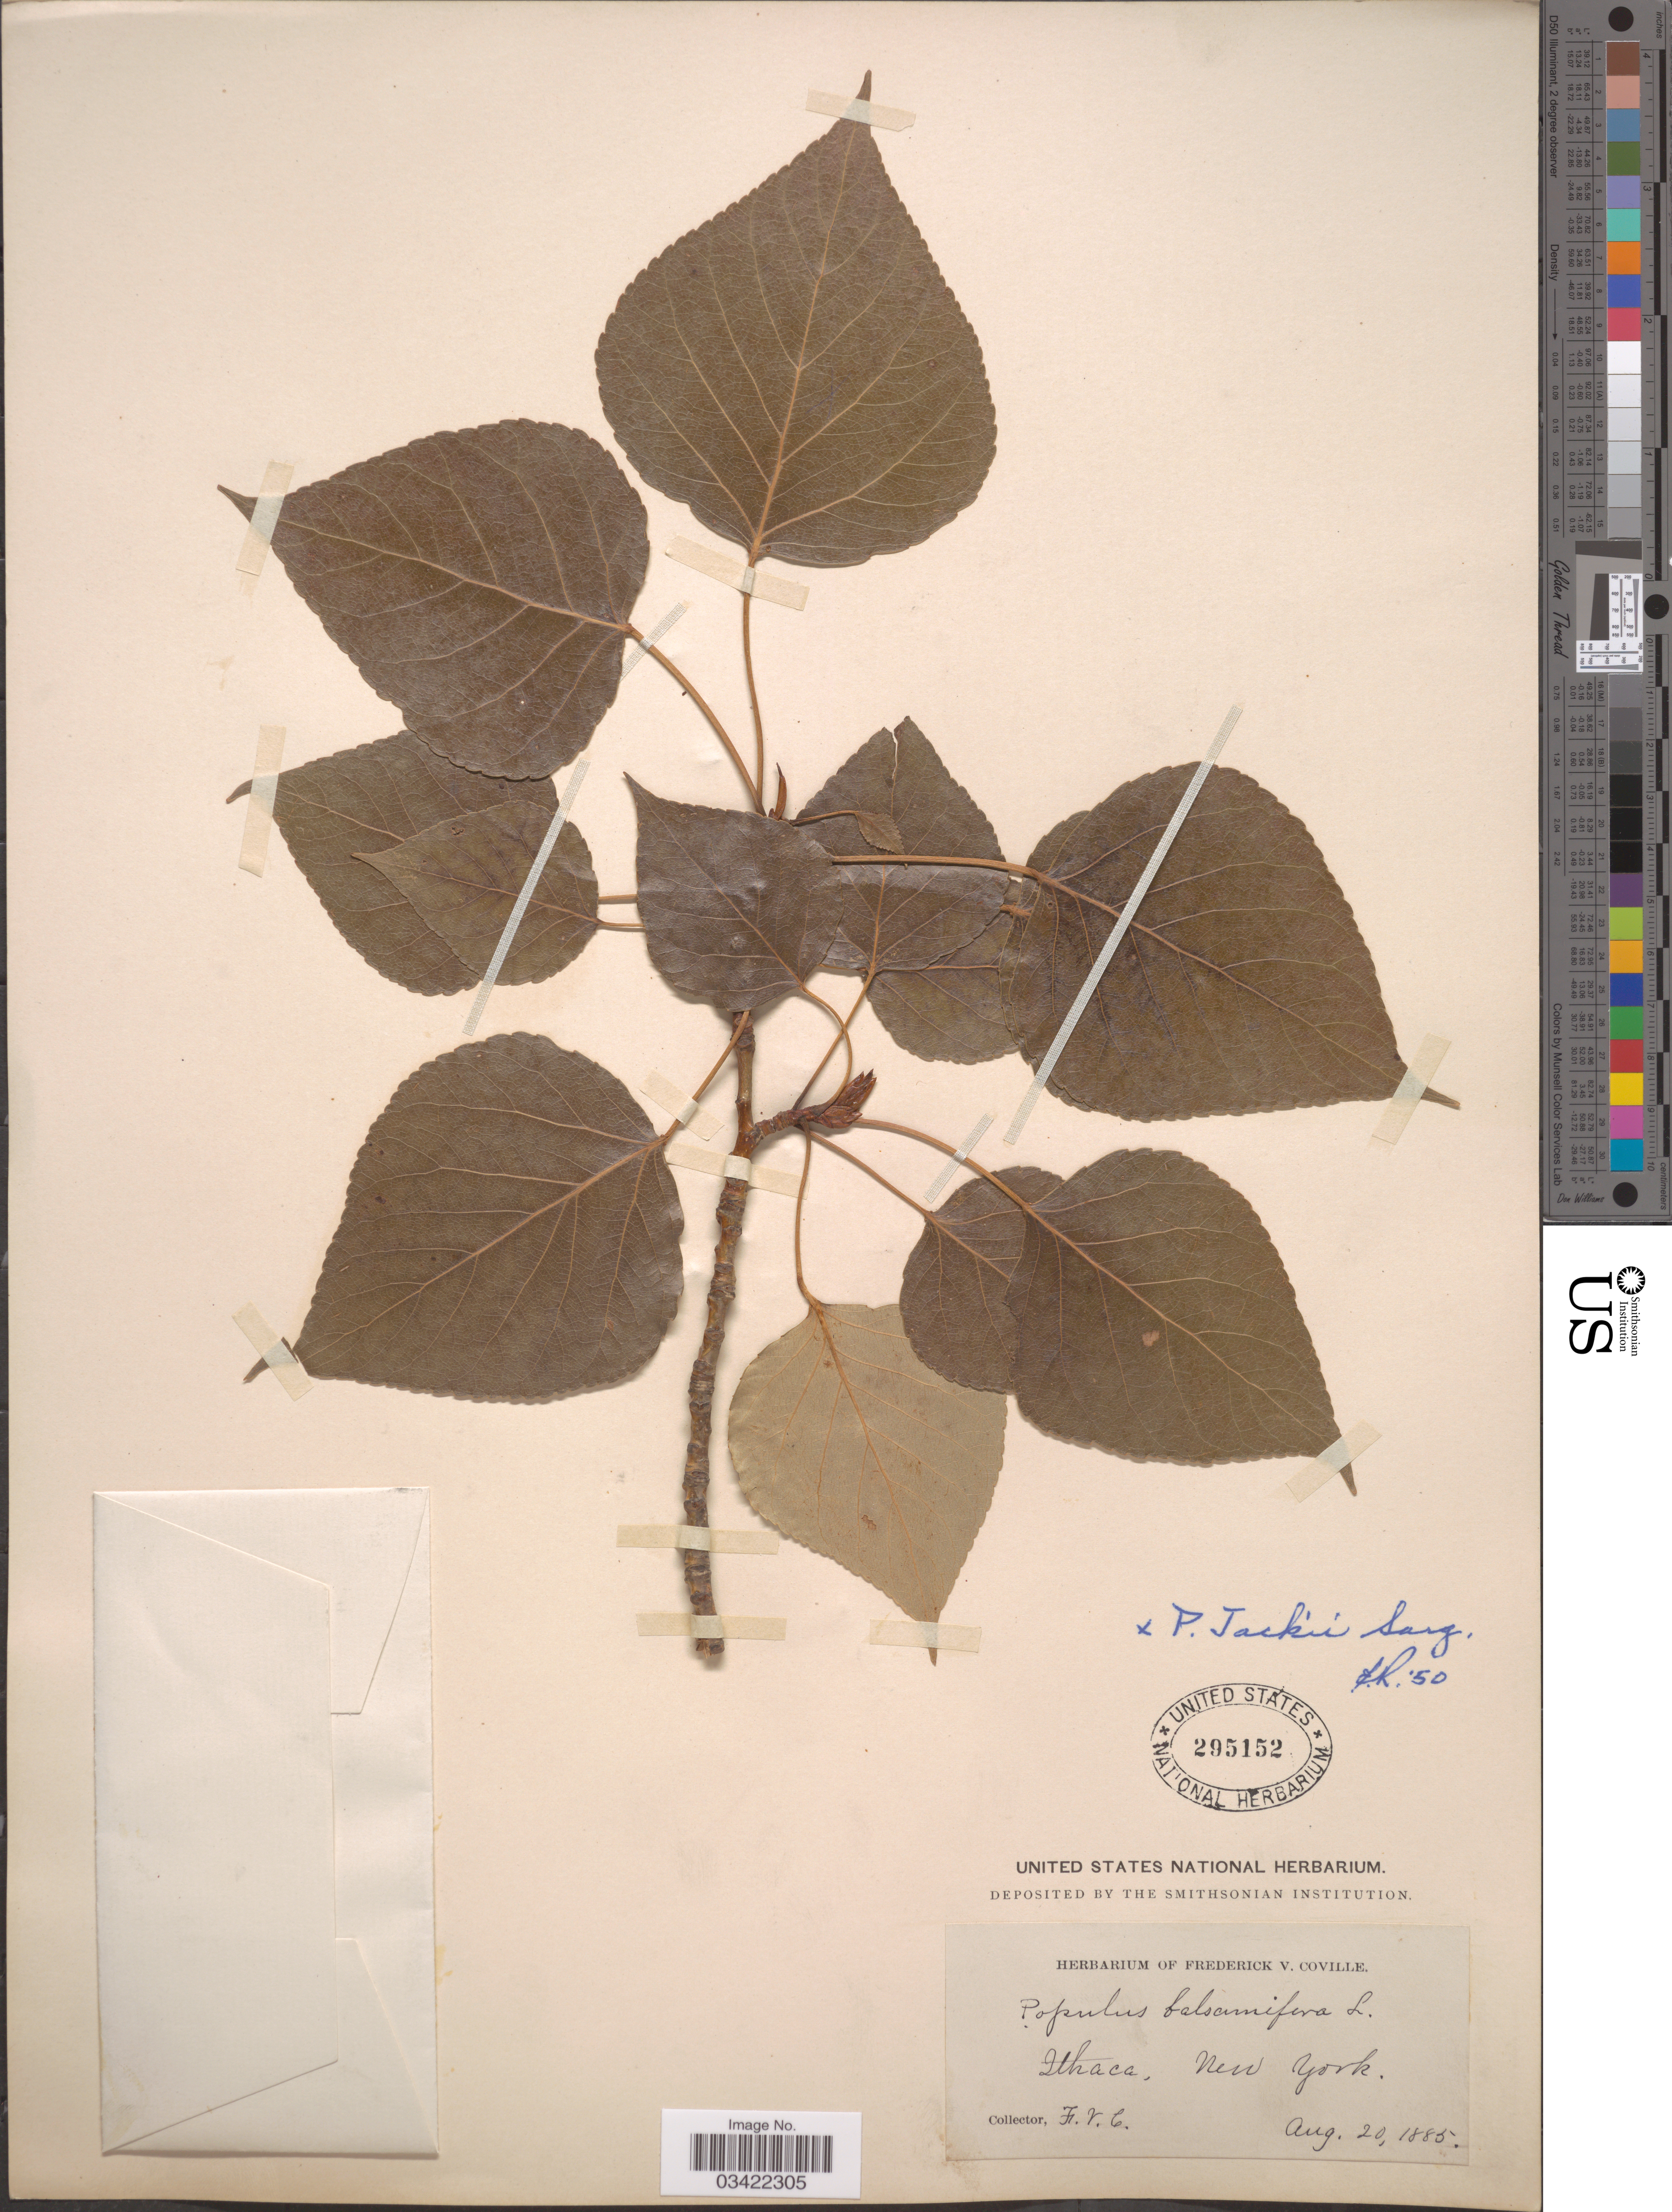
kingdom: Plantae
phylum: Tracheophyta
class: Magnoliopsida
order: Malpighiales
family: Salicaceae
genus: Populus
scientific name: Populus x jackii 'Balm of Gilead'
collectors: F. V. Coville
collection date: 1885-08-20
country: United States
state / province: New York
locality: Ithaca.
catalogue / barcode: US 295152